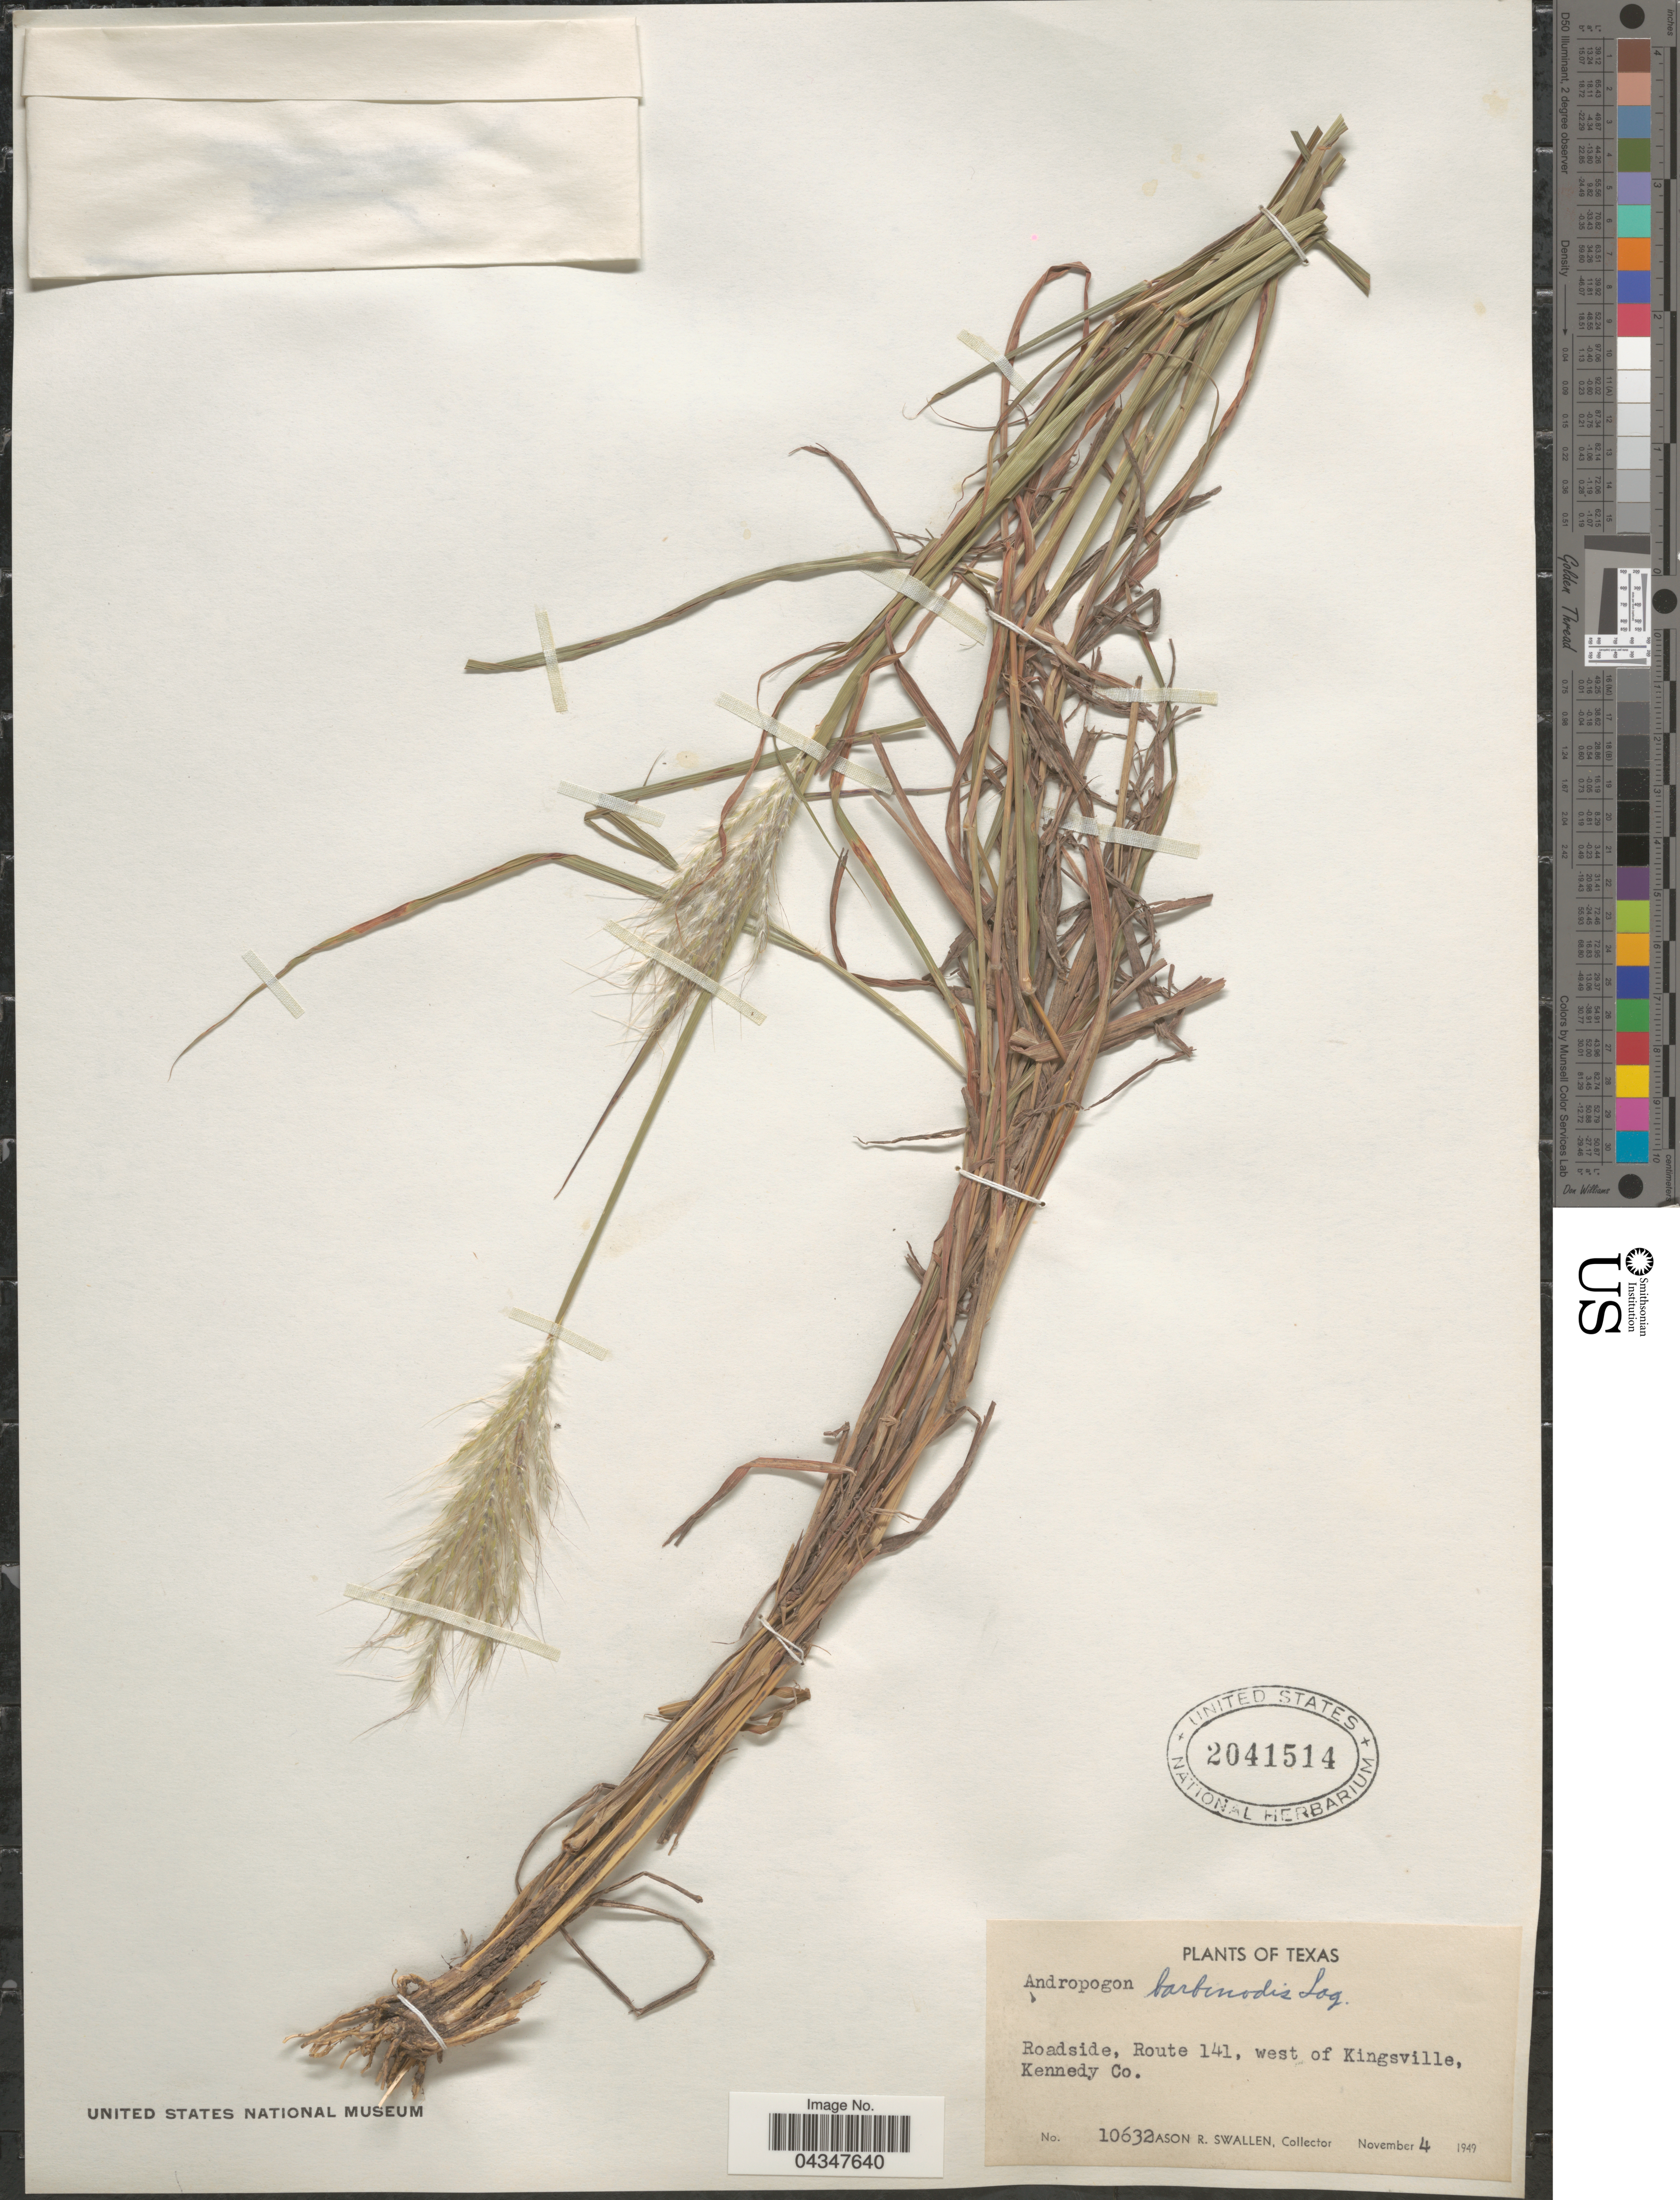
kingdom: Plantae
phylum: Tracheophyta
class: Liliopsida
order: Poales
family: Poaceae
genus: Bothriochloa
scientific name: Bothriochloa barbinodis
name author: (Lag.) Herter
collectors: J. R. Swallen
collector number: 10632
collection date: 1949-11-04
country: United States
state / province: Texas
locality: Roadside, Route 141, west of Kingsville, Kennedy Co.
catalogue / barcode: US 2041514